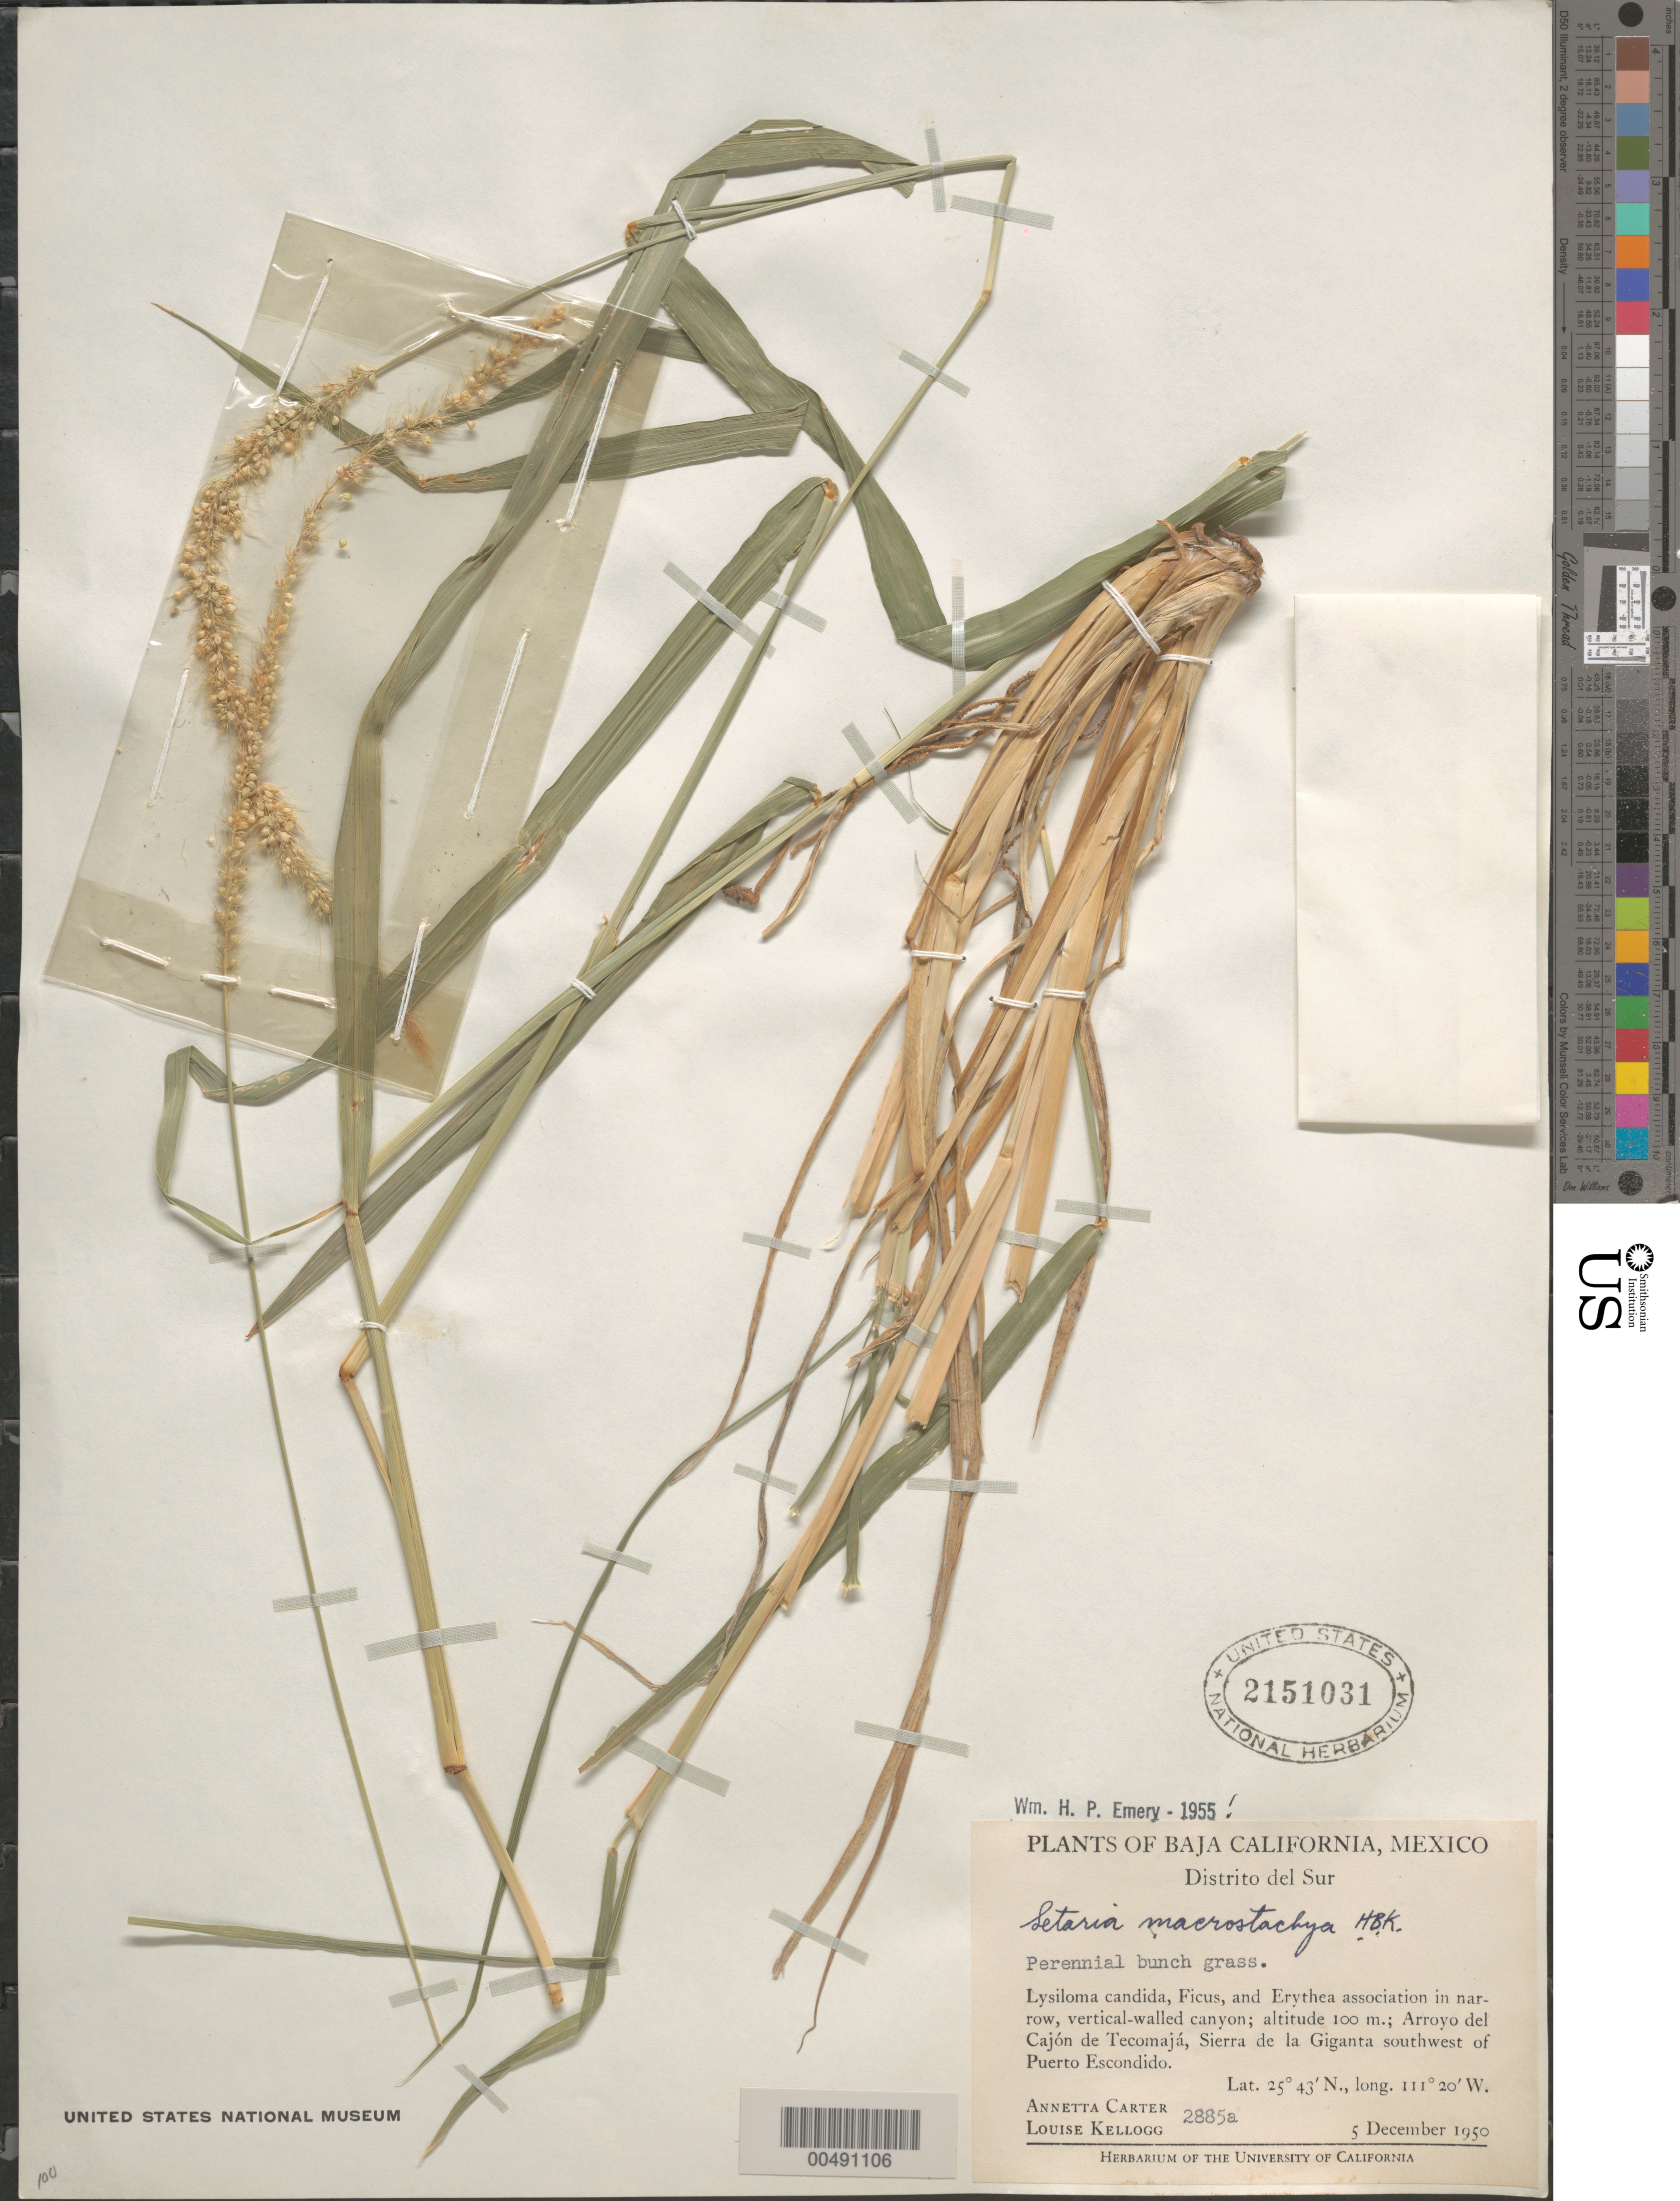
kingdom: Plantae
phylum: Tracheophyta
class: Liliopsida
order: Poales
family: Poaceae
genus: Setaria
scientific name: Setaria macrostachya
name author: Kunth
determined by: Emery, W. H. P.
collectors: A. M. Carter & L. Kellogg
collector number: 2885a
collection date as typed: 5 Dec 1950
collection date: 1950-12-05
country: Mexico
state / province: Baja California Sur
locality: Arroyo del Cajón de Tecomajá, Sierra de la Giganta SW of Puerto Escondido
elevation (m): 100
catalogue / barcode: US 2151031